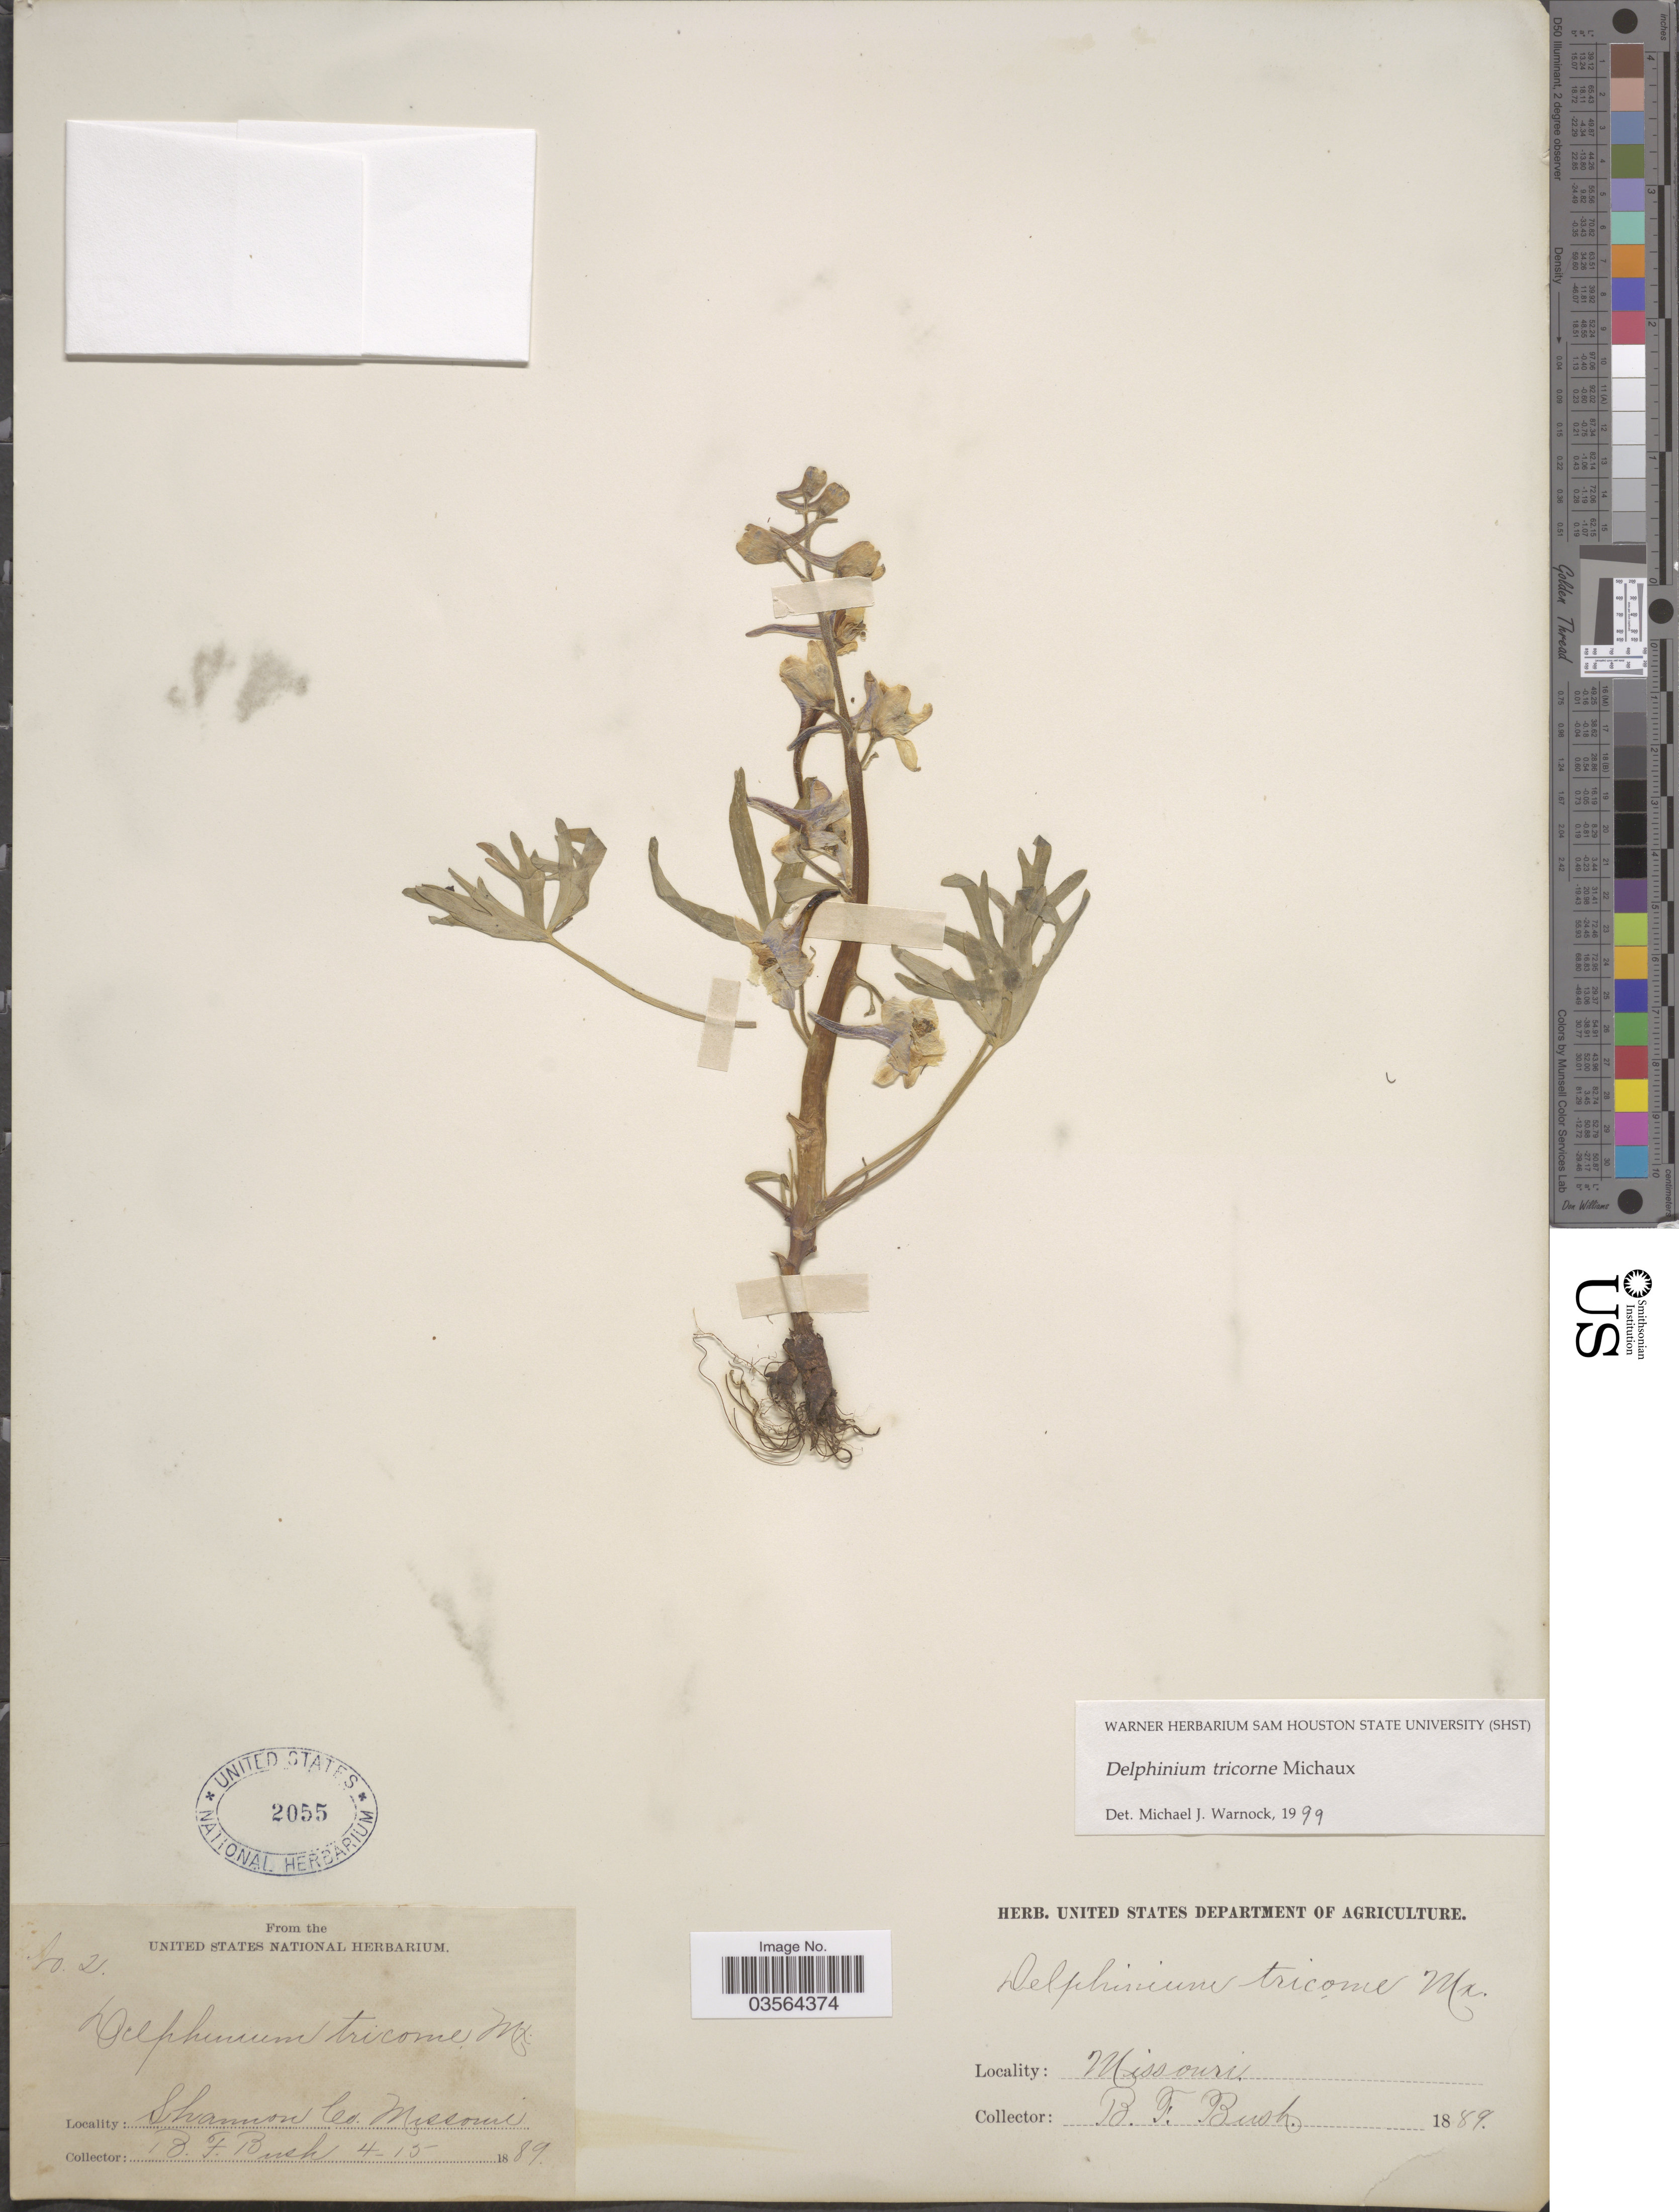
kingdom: Plantae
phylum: Tracheophyta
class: Magnoliopsida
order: Ranunculales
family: Ranunculaceae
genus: Delphinium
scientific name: Delphinium tricorne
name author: Michx.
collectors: B. F. Bush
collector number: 21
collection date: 1889-04-15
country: United States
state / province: Missouri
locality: Shannon Co.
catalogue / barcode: US 2055